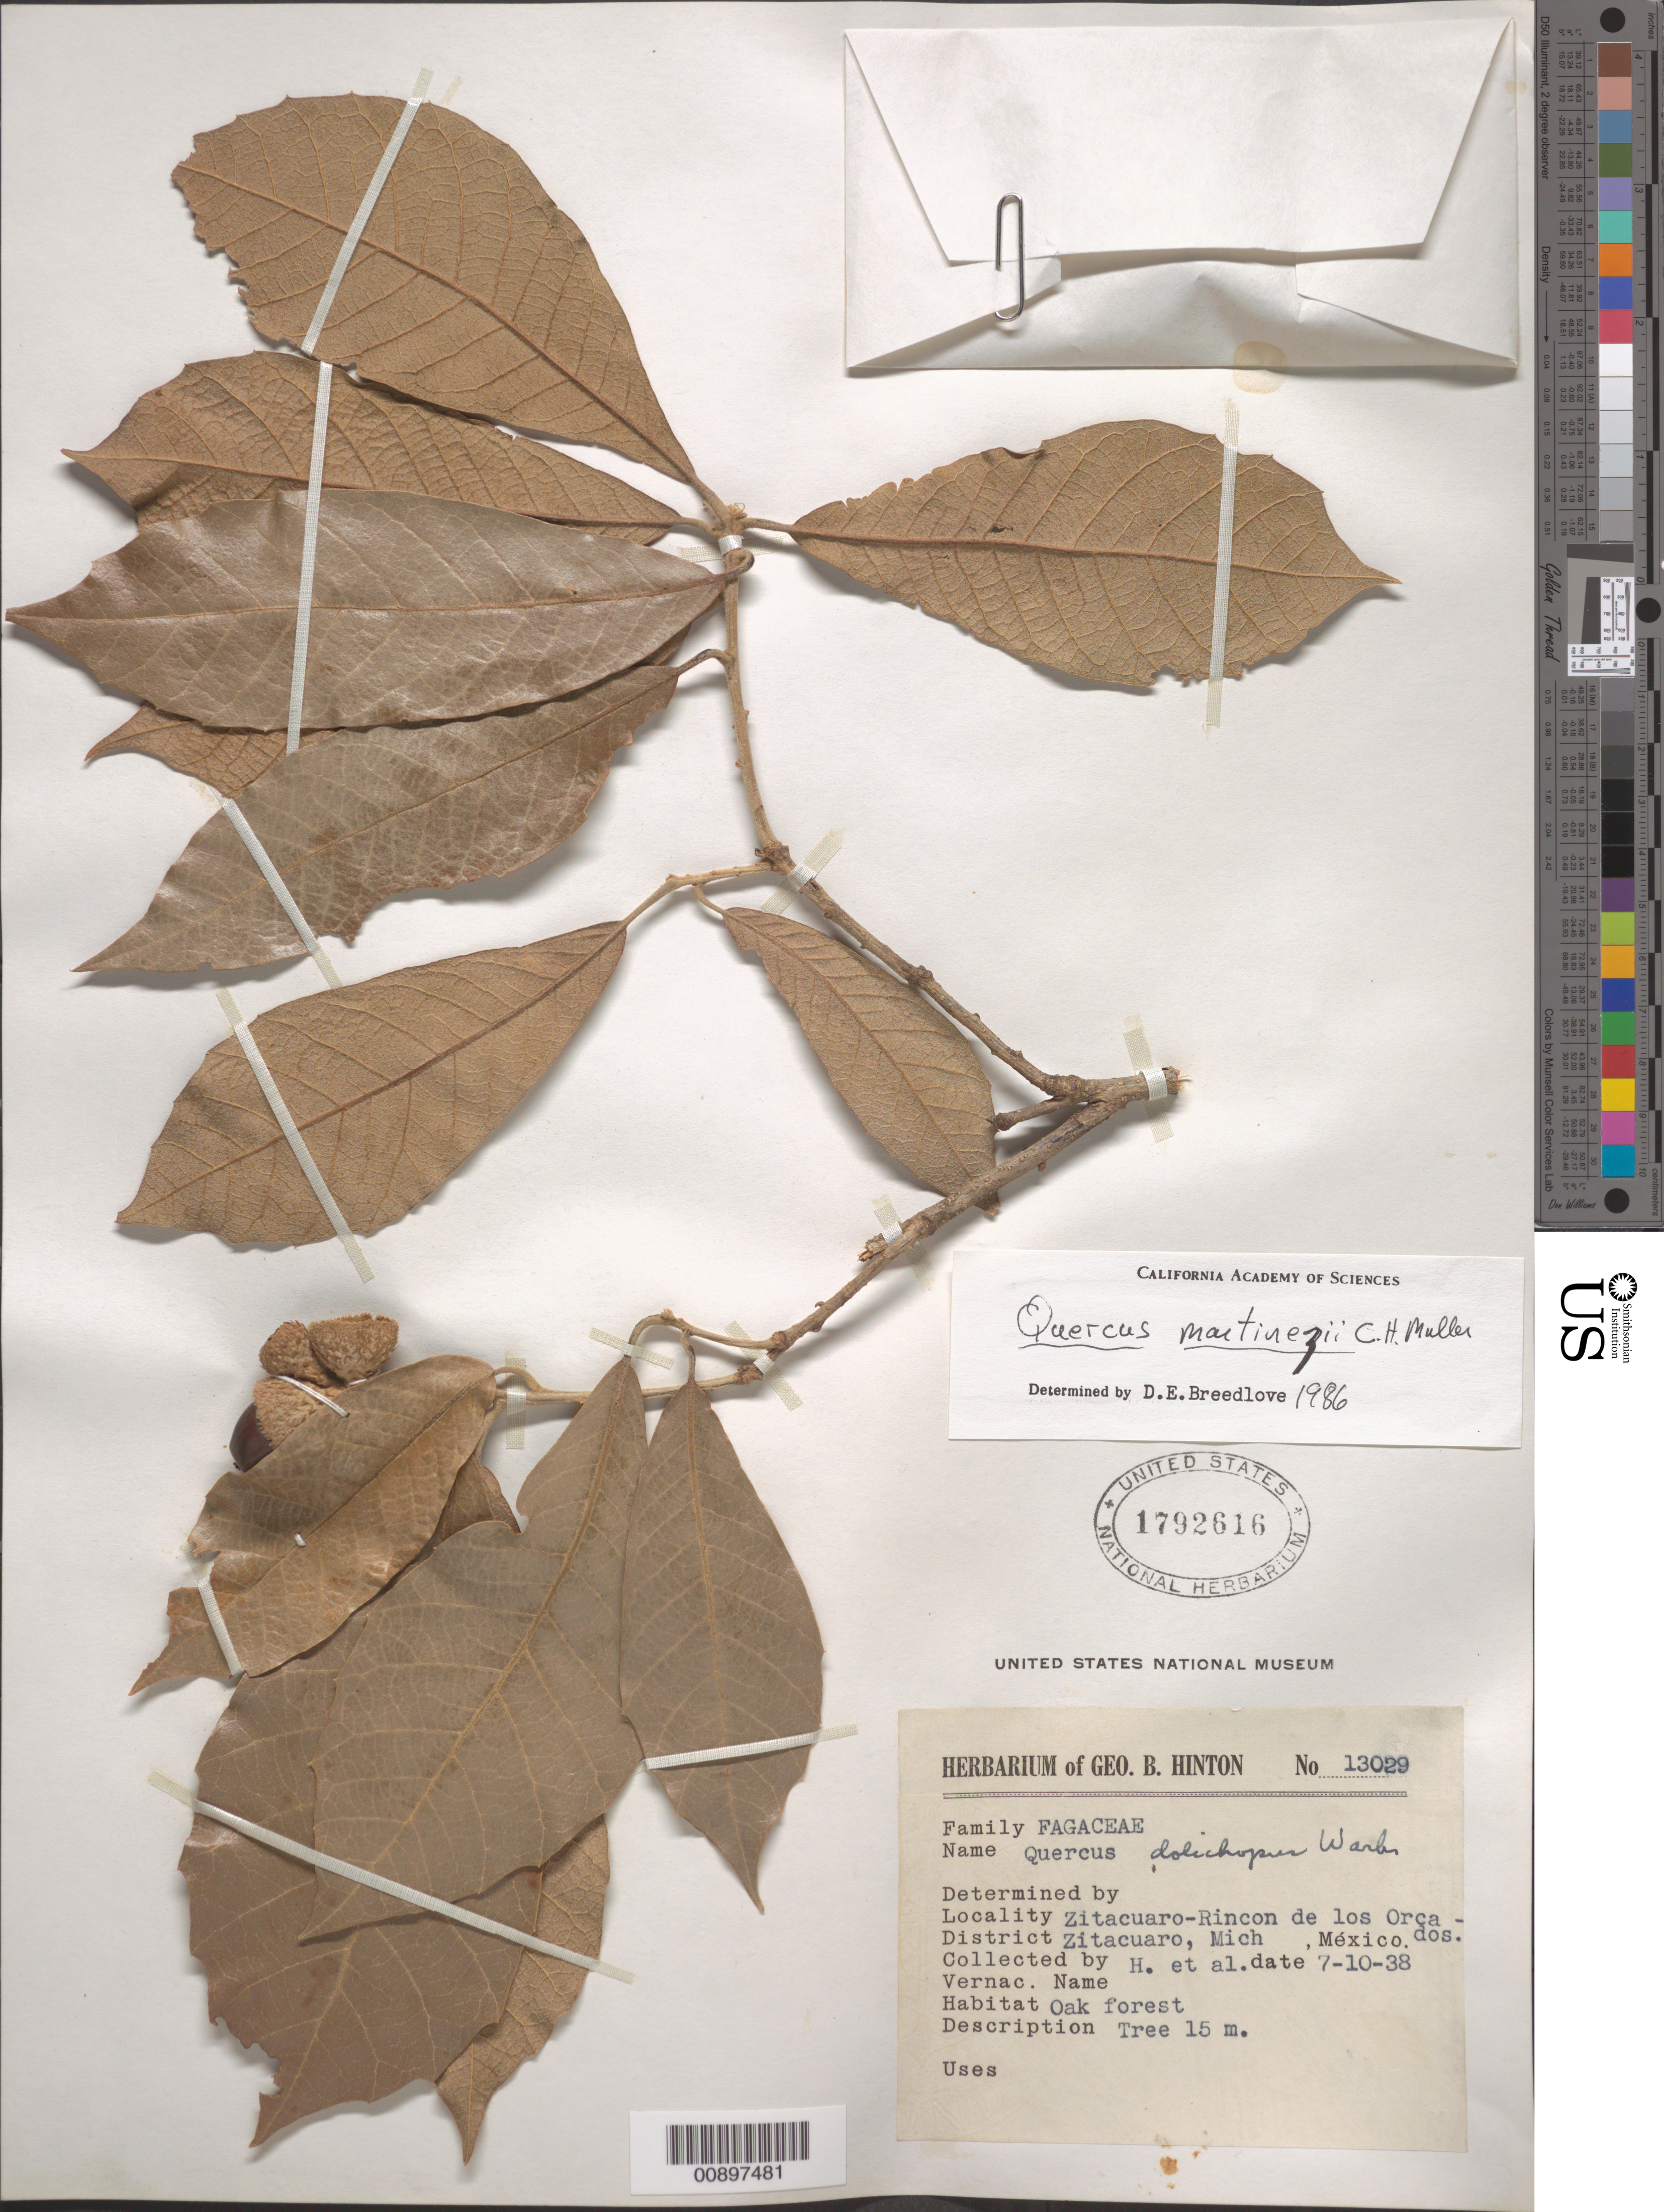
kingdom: Plantae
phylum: Tracheophyta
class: Magnoliopsida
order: Fagales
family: Fagaceae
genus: Quercus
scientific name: Quercus martinezii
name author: C.H. Mull.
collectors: G. B. Hinton & et al.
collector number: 13029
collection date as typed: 10 Jul 1938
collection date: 1938-07-10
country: Mexico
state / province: Michoacán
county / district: Zitácuaro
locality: Zitácuaro-Rincón de los Orcados, District Zitácuaro, Michoacán.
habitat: Oak forest.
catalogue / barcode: US 1792616